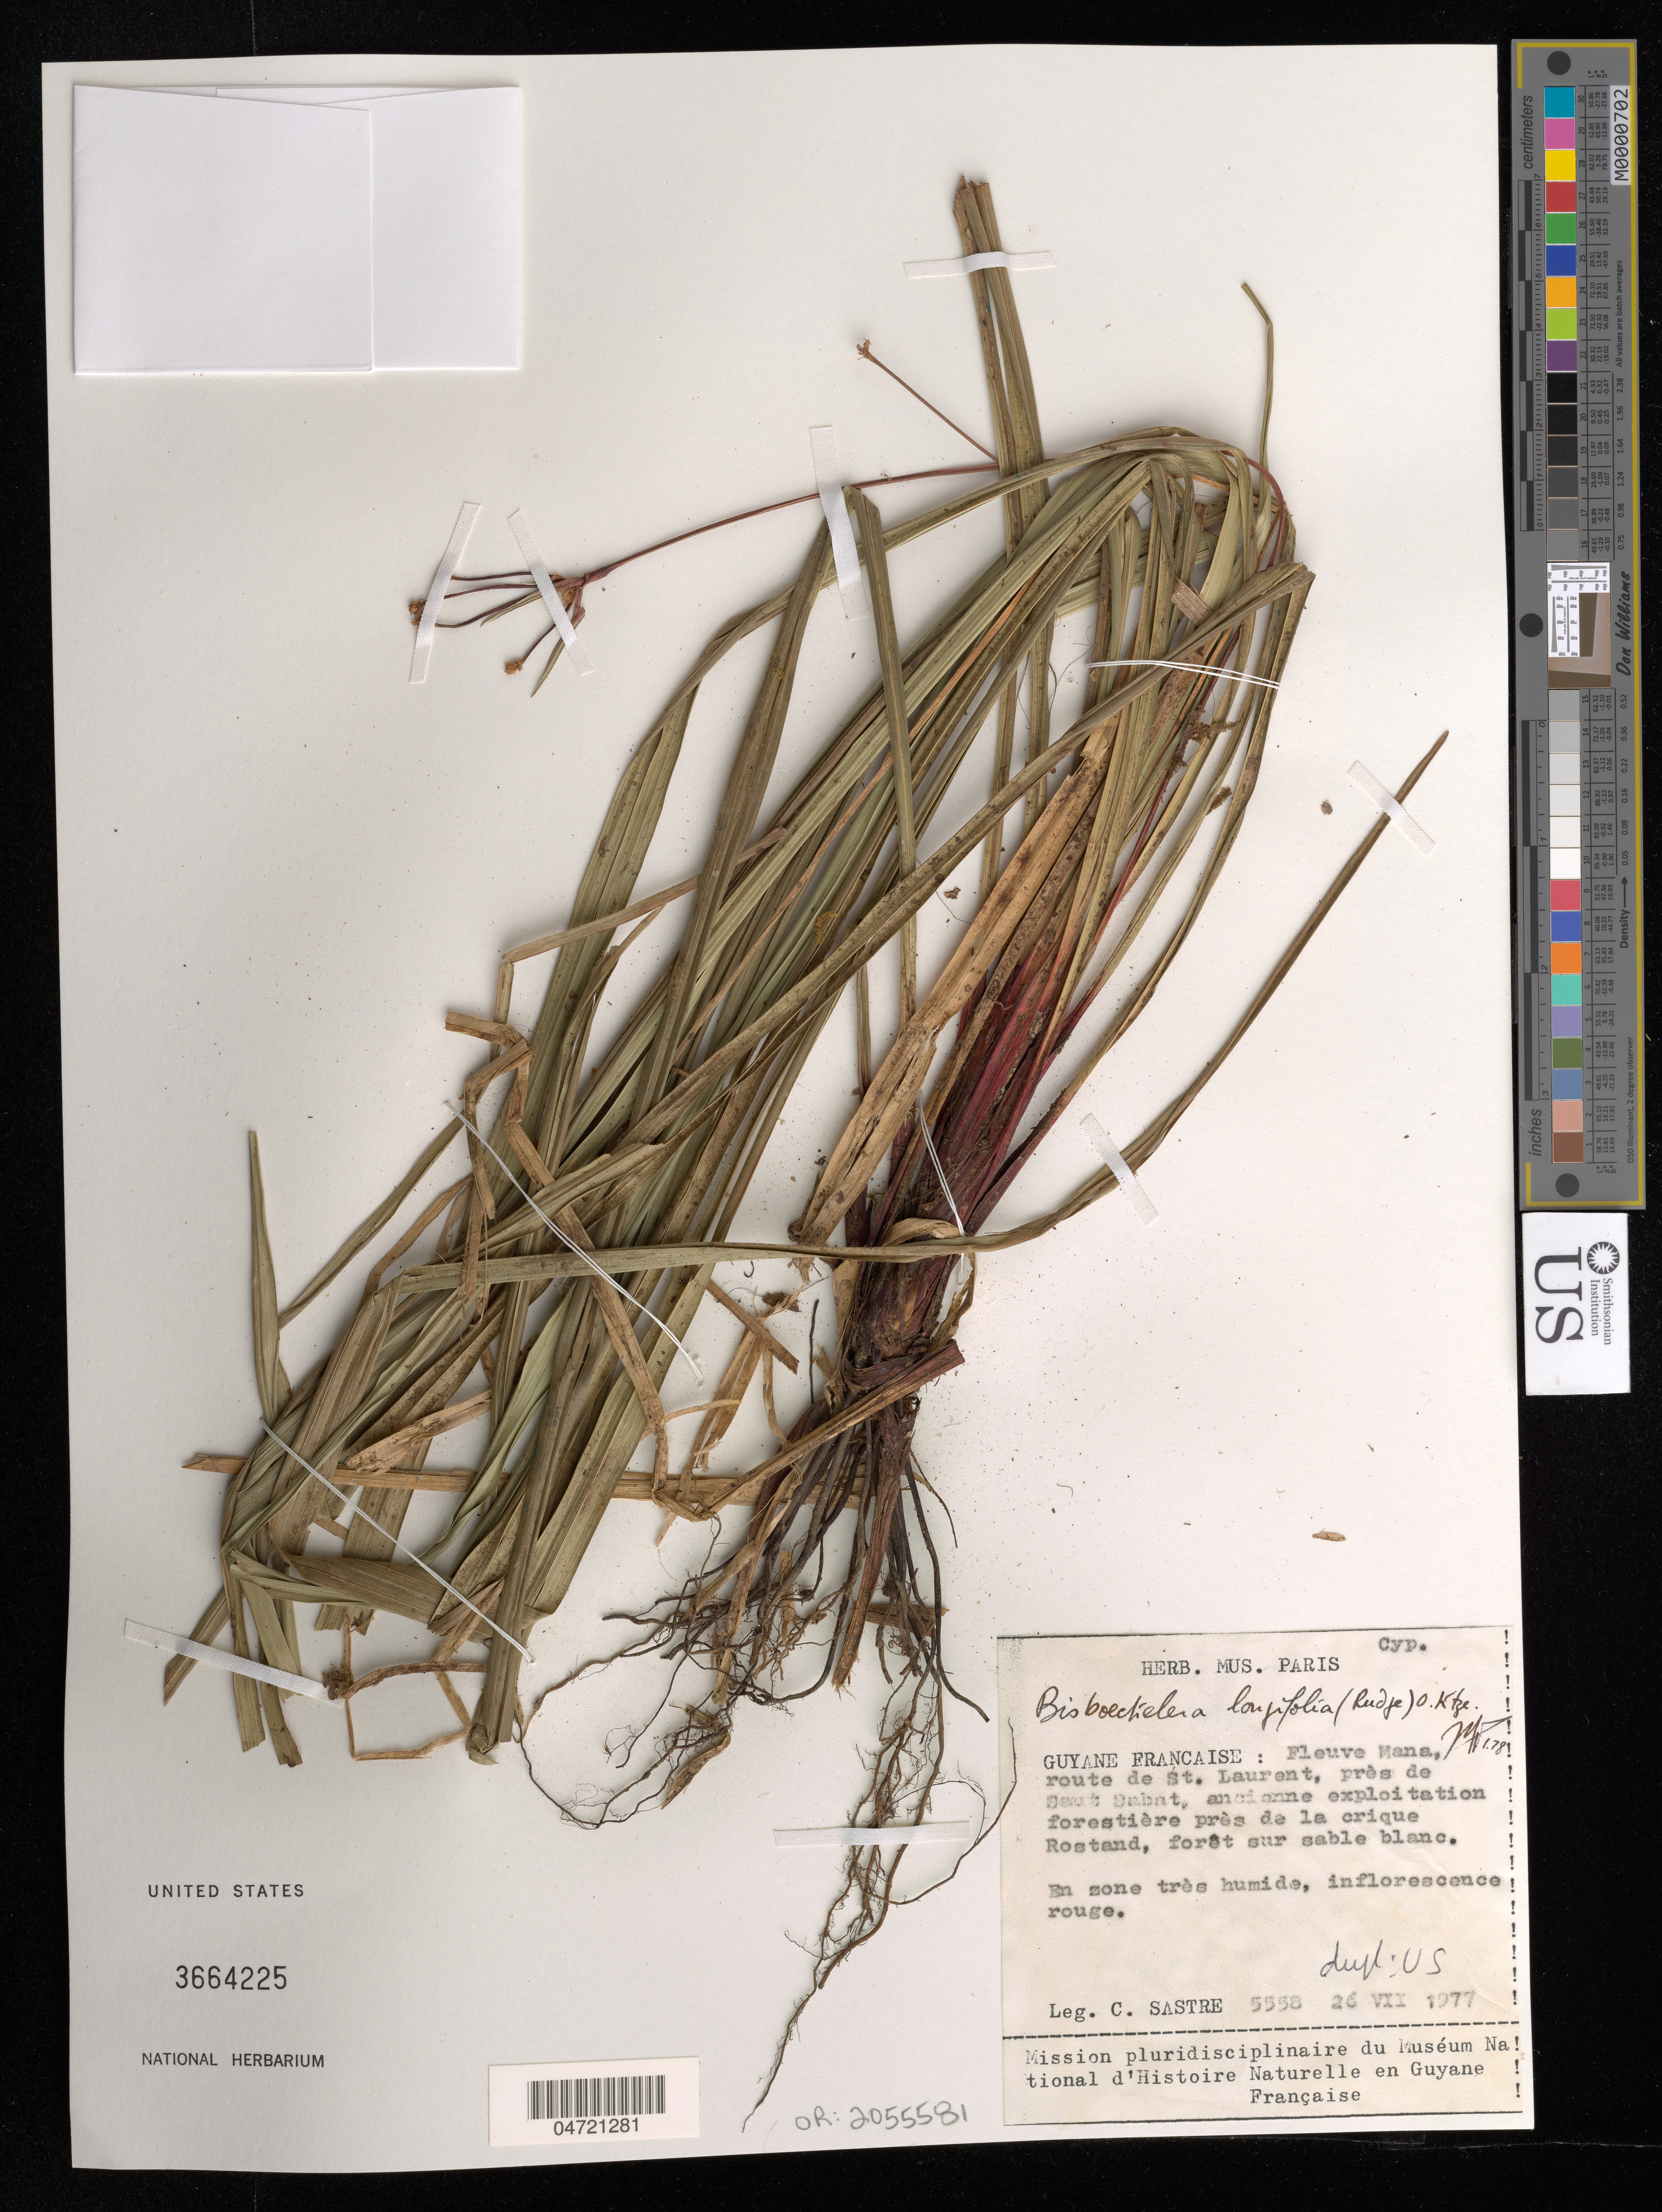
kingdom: Plantae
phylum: Tracheophyta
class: Liliopsida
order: Poales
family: Cyperaceae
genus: Bisboeckelera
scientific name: Bisboeckelera longifolia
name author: (Rudge) Kuntze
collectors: C. H. L. Sastre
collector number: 5558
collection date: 1977-07-26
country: French Guiana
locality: Fleuve Mana, route de St. Laurent, près de Saut Sabat, ancienne exploitatioin forestière prés de la crique Rostand.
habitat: Forêt sur sable blanc. En zone très humide.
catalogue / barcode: US 3664225